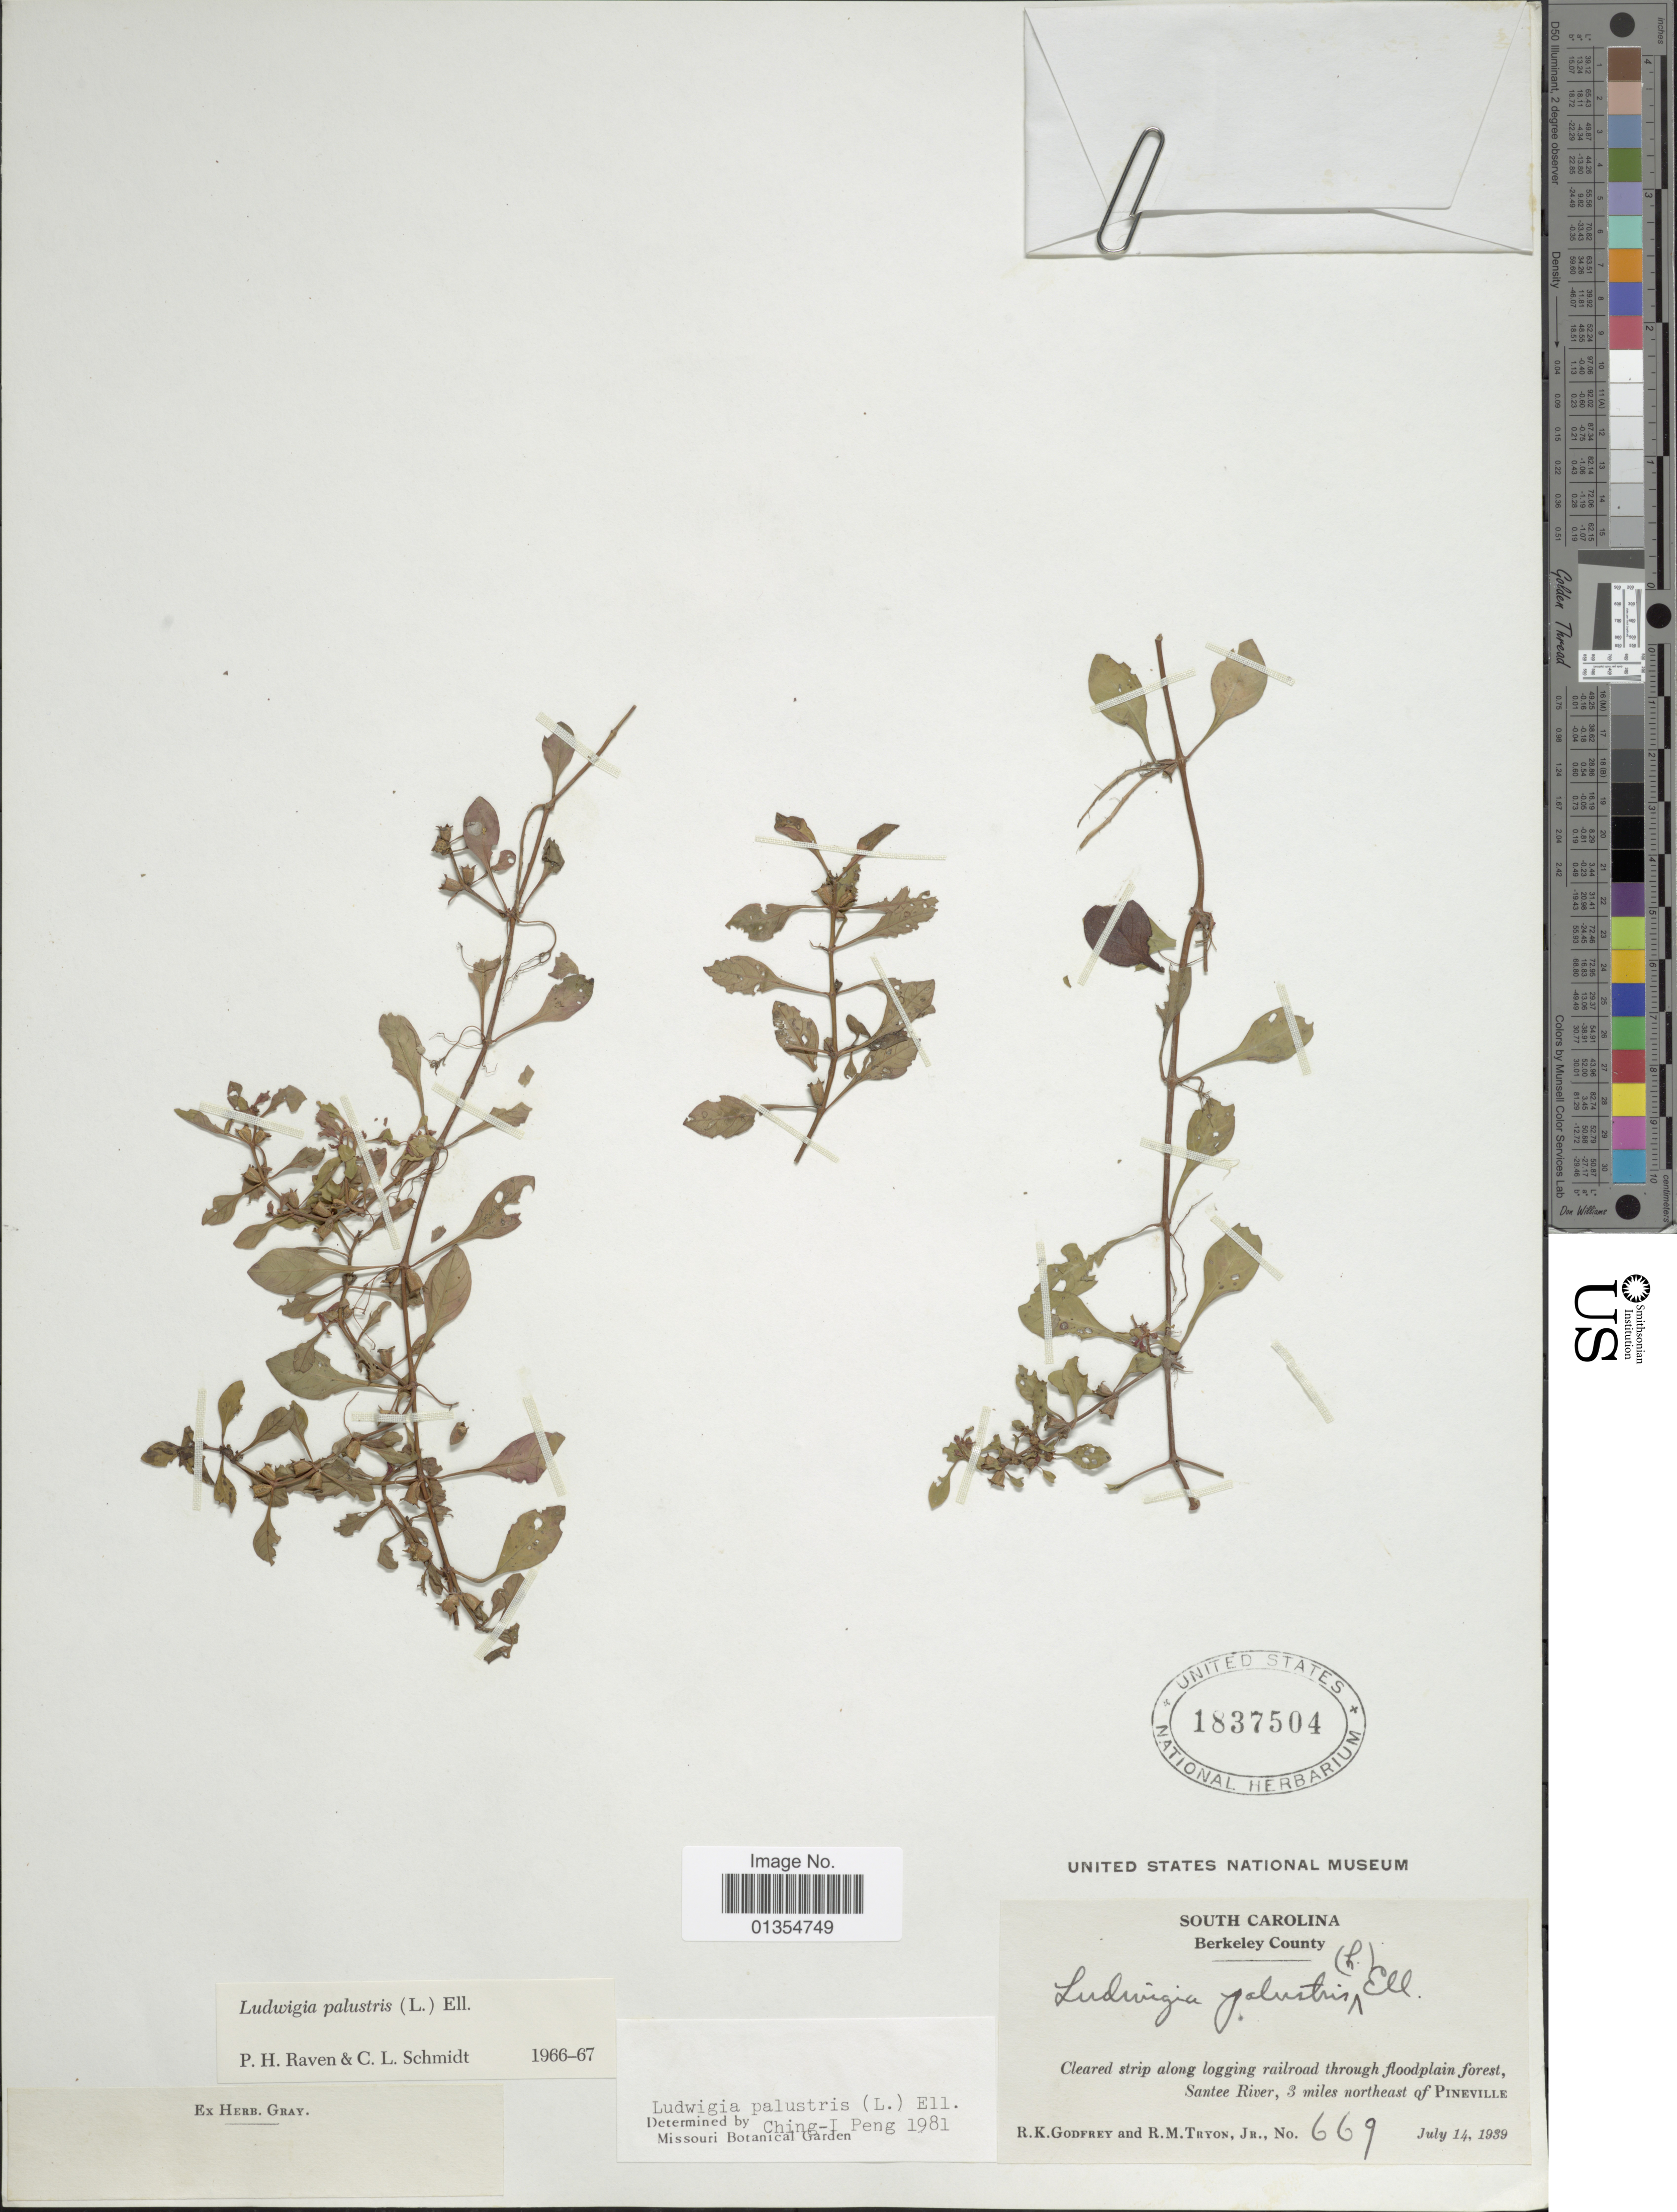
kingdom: Plantae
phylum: Tracheophyta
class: Magnoliopsida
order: Myrtales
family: Onagraceae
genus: Ludwigia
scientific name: Ludwigia palustris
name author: (L.) Elliott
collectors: R. K. Godfrey & R. M. Tryon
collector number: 669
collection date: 1939-07-14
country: United States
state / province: South Carolina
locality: Berkeley County, Santee River, 3 miles northeast of Pineville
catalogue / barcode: US 1837504